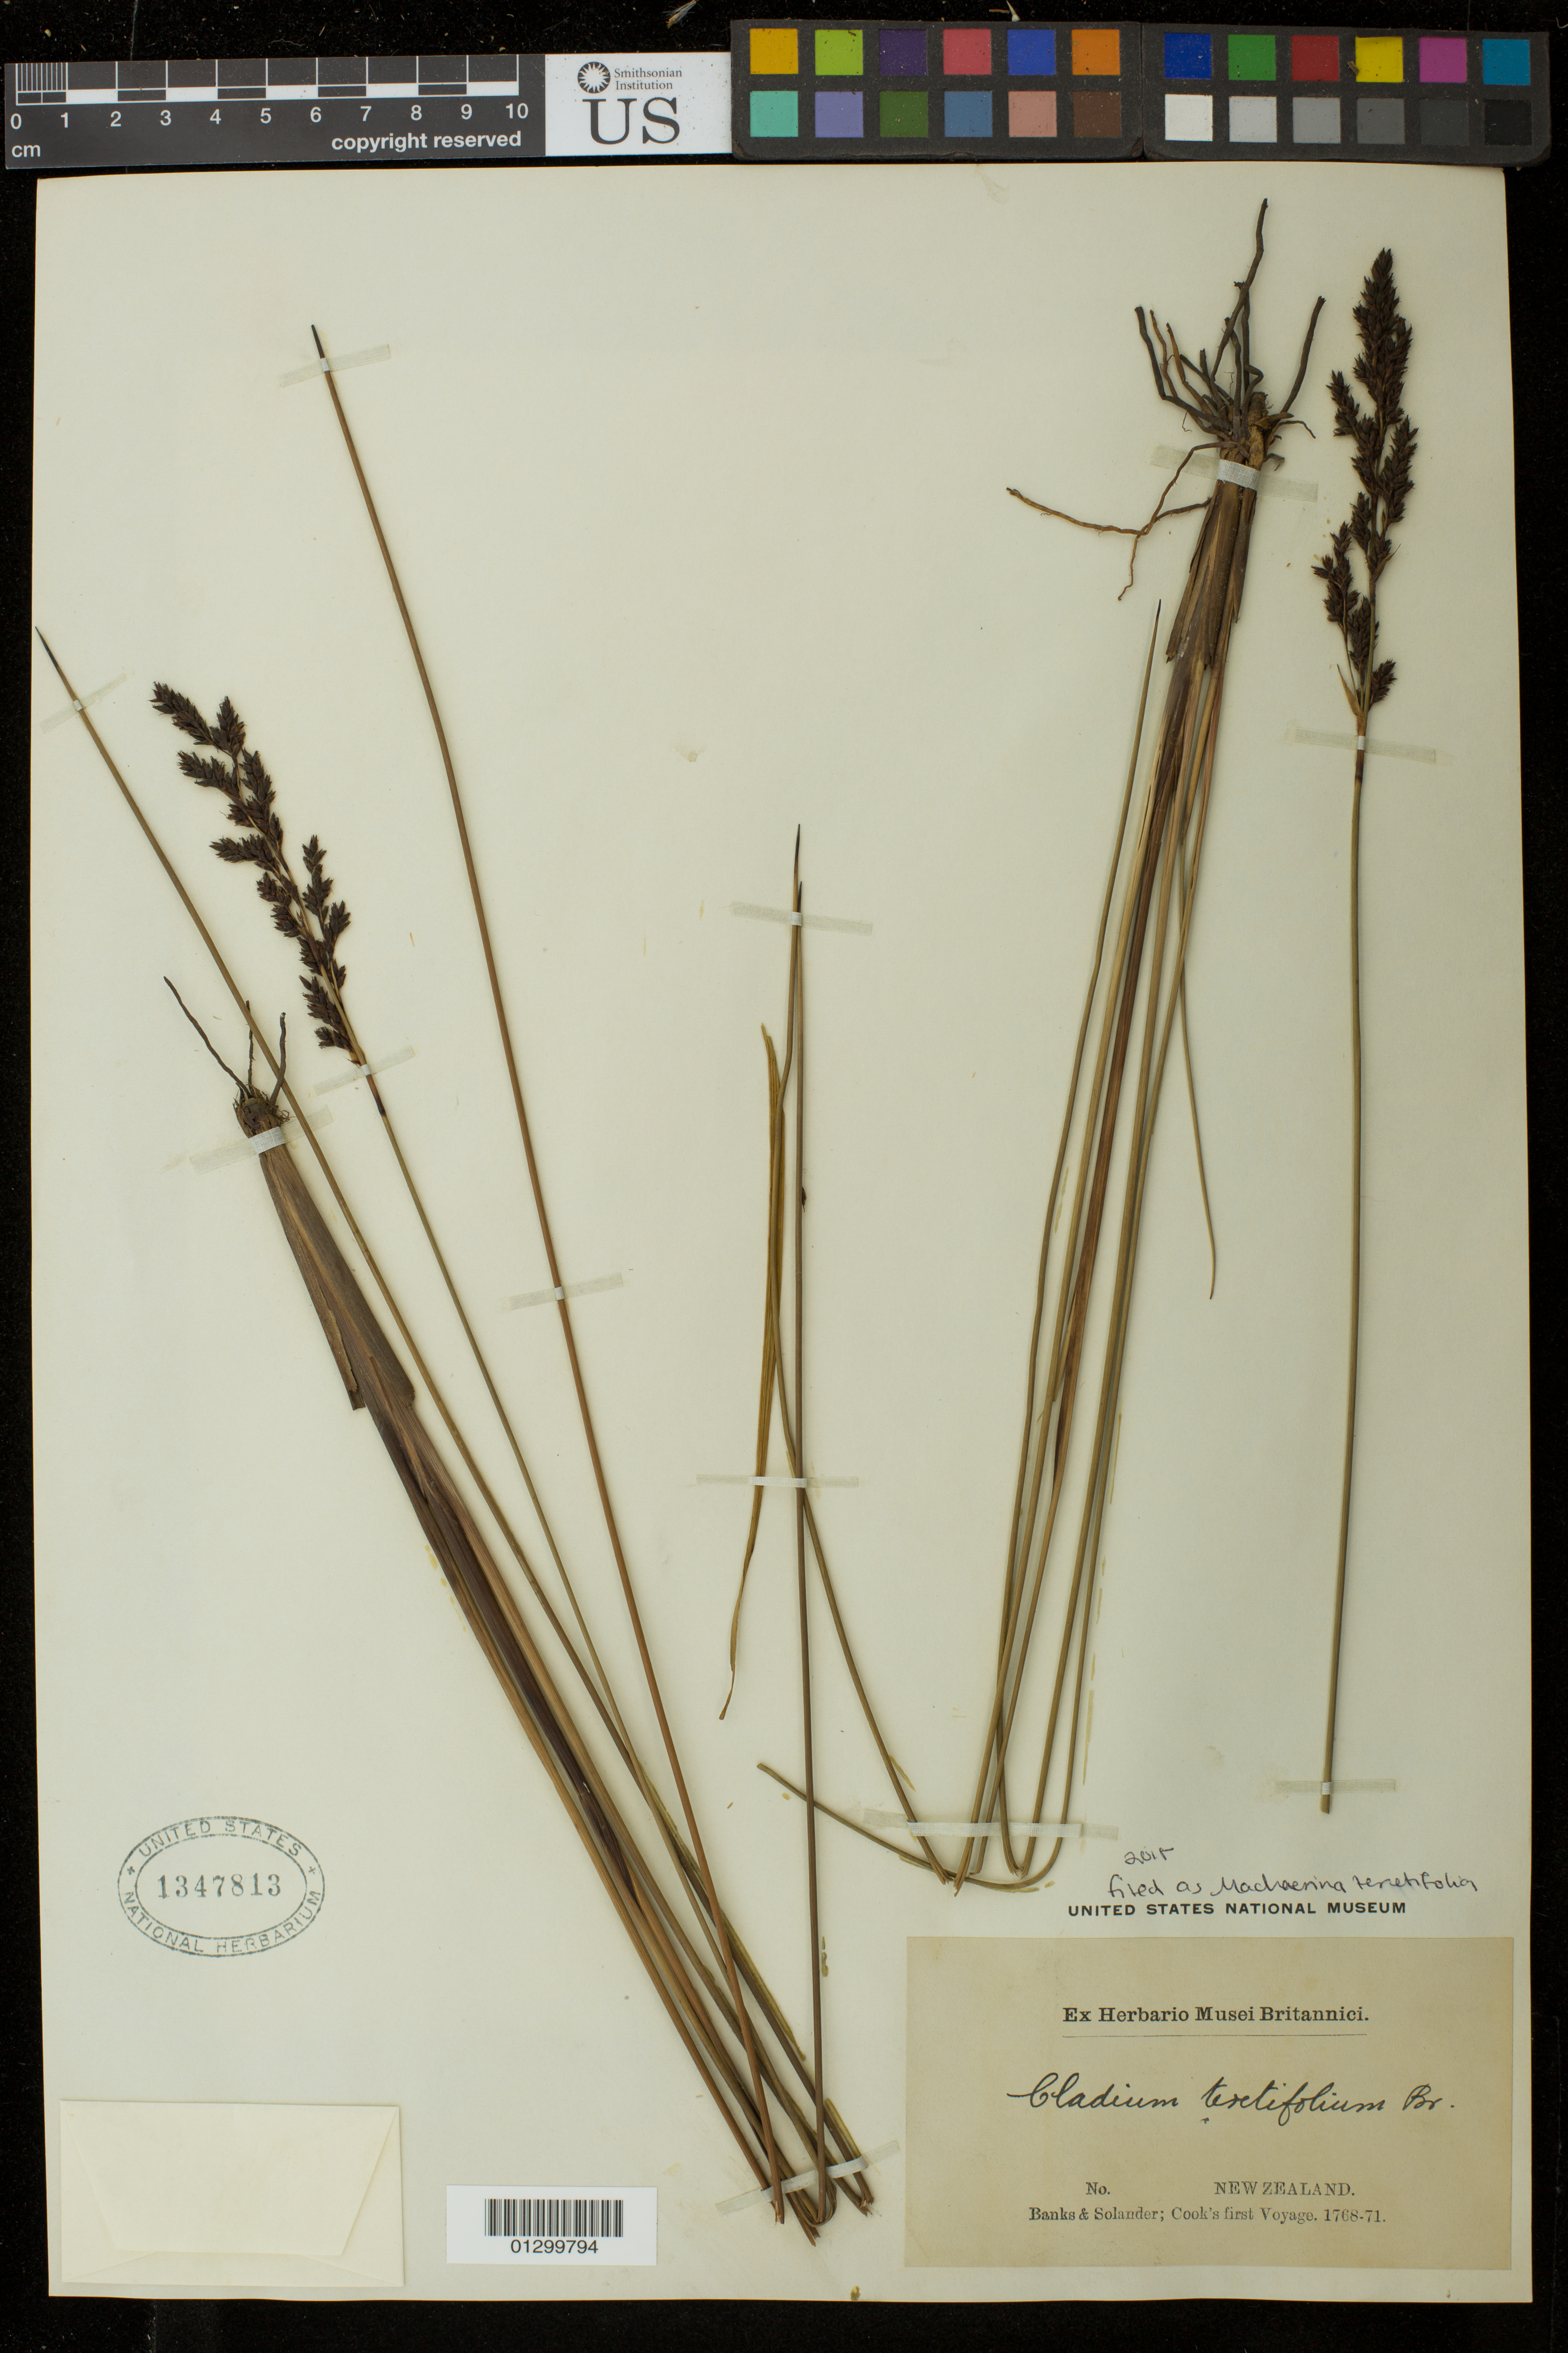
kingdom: Plantae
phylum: Tracheophyta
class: Liliopsida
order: Poales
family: Cyperaceae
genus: Machaerina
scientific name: Machaerina teretifolia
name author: (R. Br.) T. Koyama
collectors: J. Banks & D. C. Solander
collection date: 1768/1771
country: New Zealand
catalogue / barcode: US 1347813